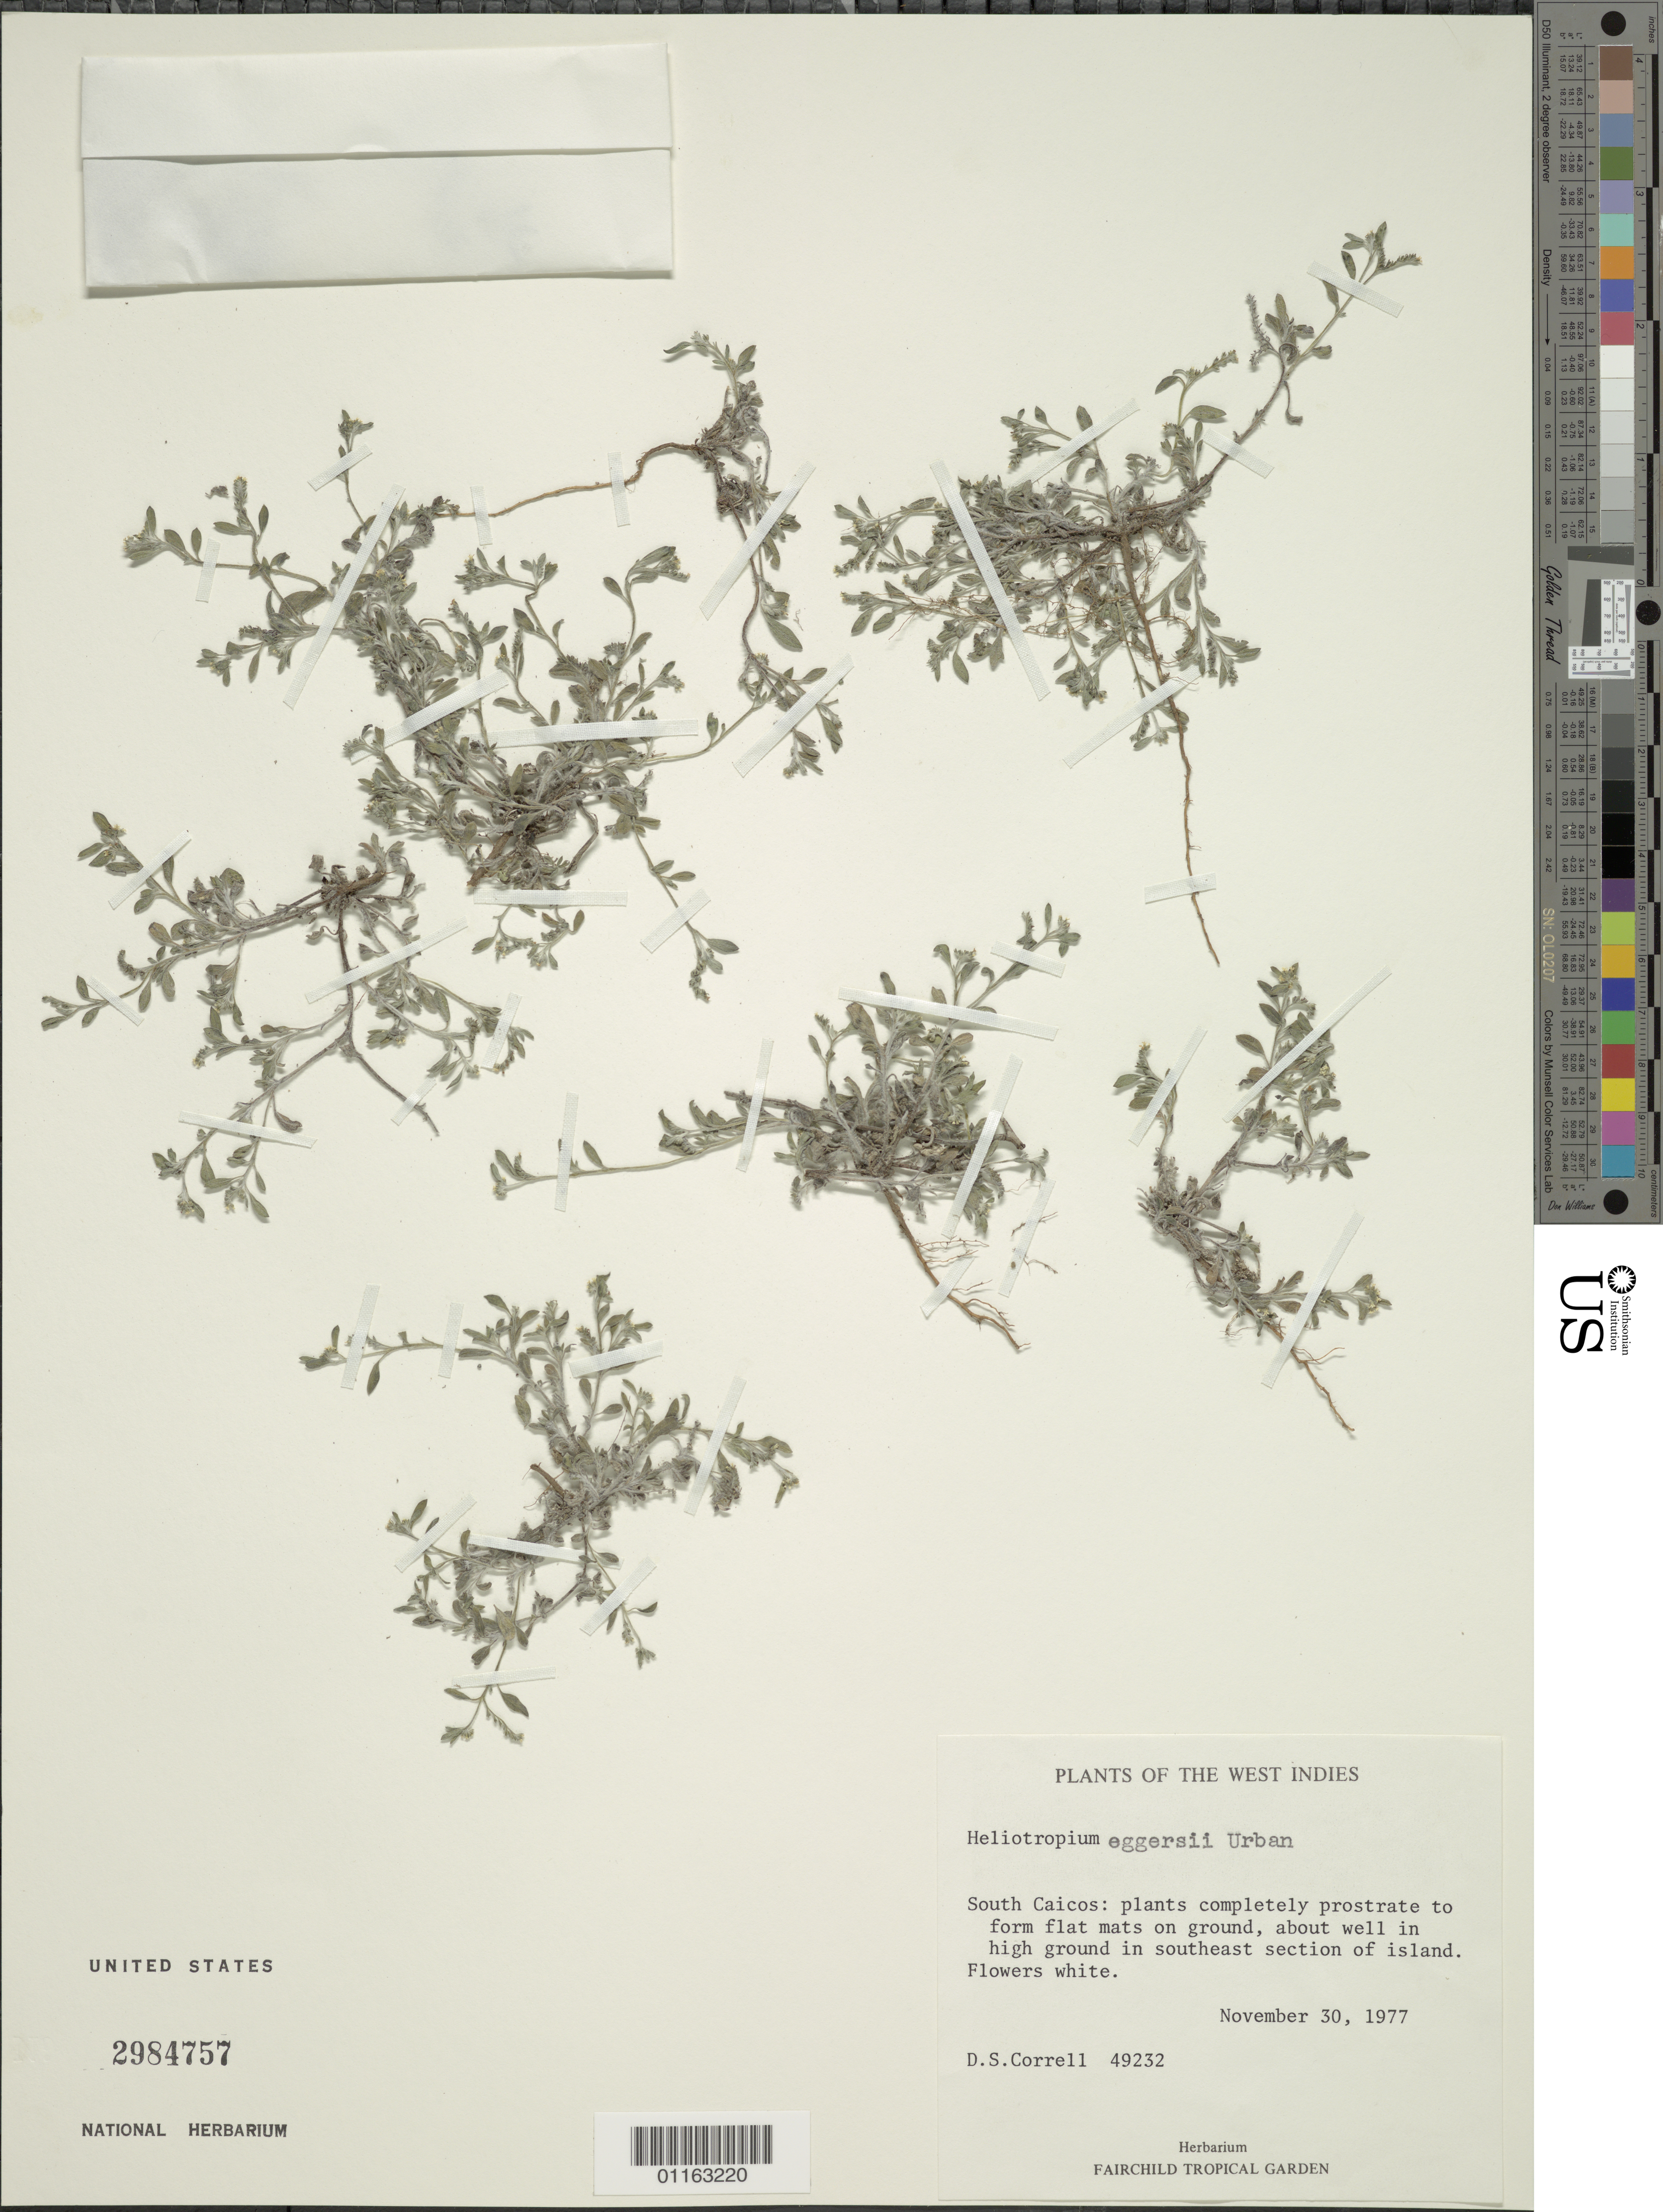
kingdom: Plantae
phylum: Tracheophyta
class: Magnoliopsida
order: Boraginales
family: Heliotropiaceae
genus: Heliotropium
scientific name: Heliotropium eggersii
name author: Urb.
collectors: D. S. Correll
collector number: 49232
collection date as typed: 30 Nov 1977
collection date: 1977-11-30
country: Turks and Caicos Islands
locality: South Caicos; about well in high ground in SE section of island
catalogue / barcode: US 2984757